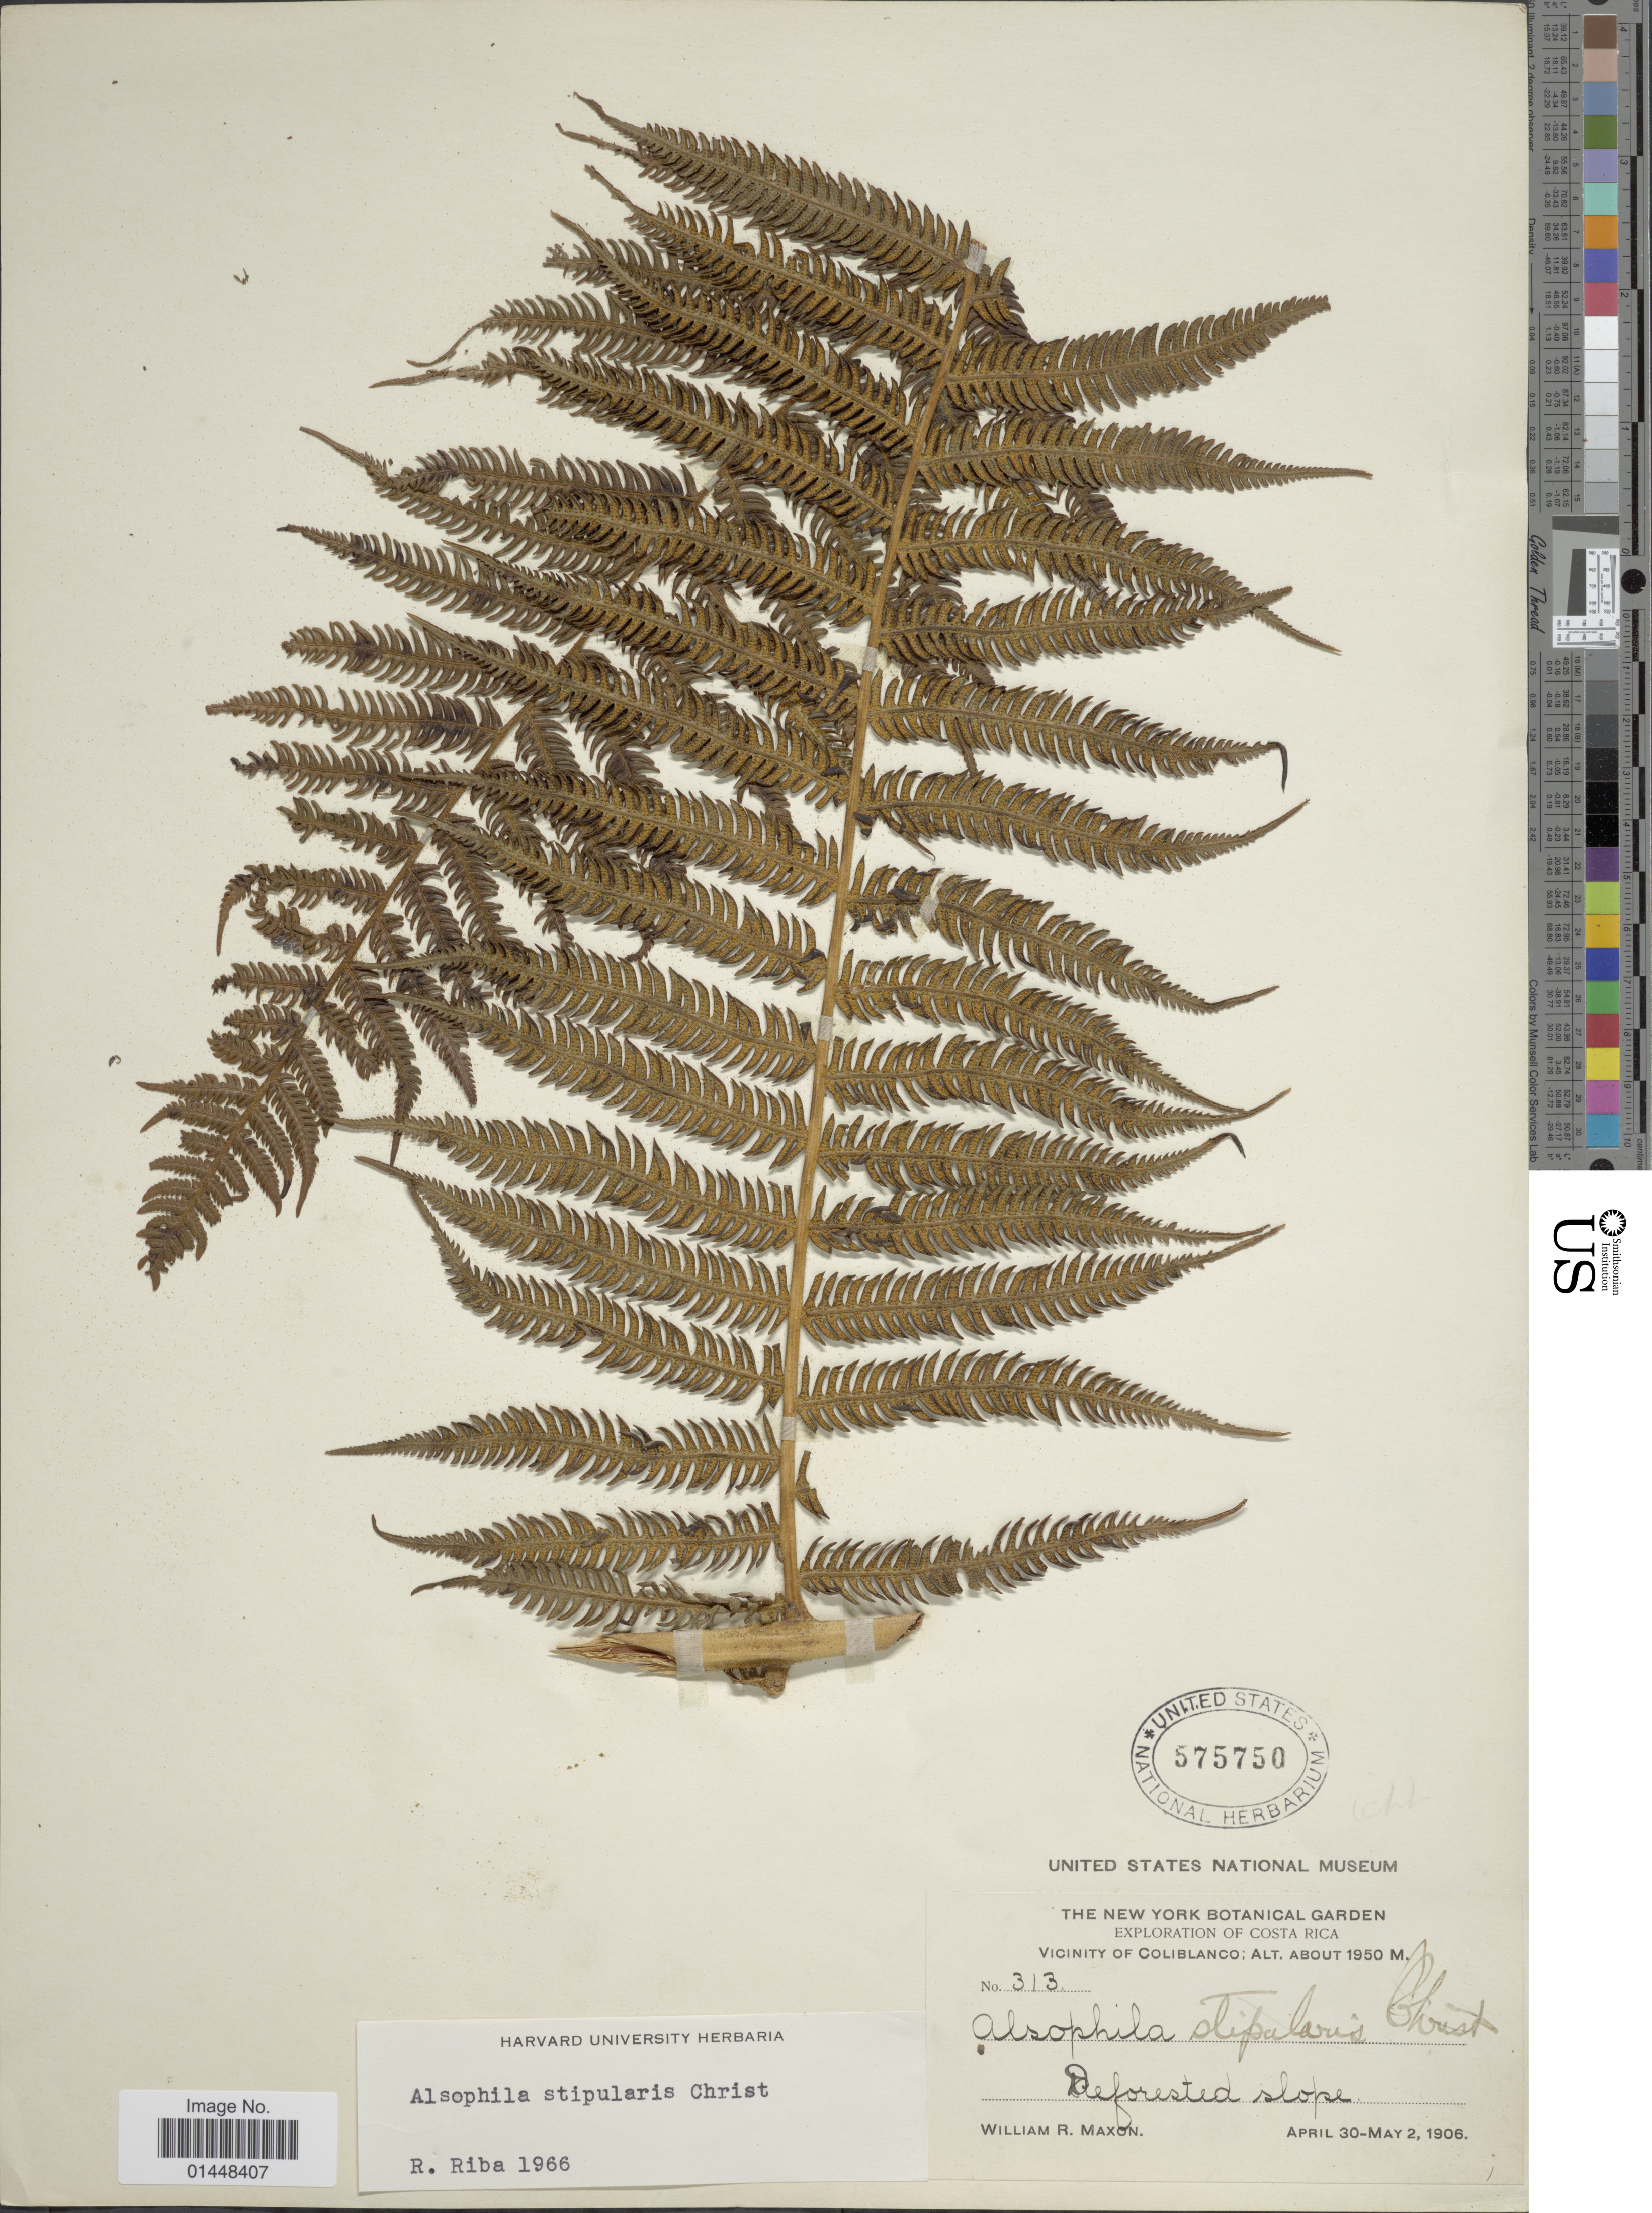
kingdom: Plantae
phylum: Tracheophyta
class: Polypodiopsida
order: Cyatheales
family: Cyatheaceae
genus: Cyathea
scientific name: Cyathea bicrenata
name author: Liebm.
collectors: W. R. Maxon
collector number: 313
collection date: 1906-04-30/1906-05-02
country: Costa Rica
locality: Costa Rica, Vicinity of Coliblanco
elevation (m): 1950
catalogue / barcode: US 575750